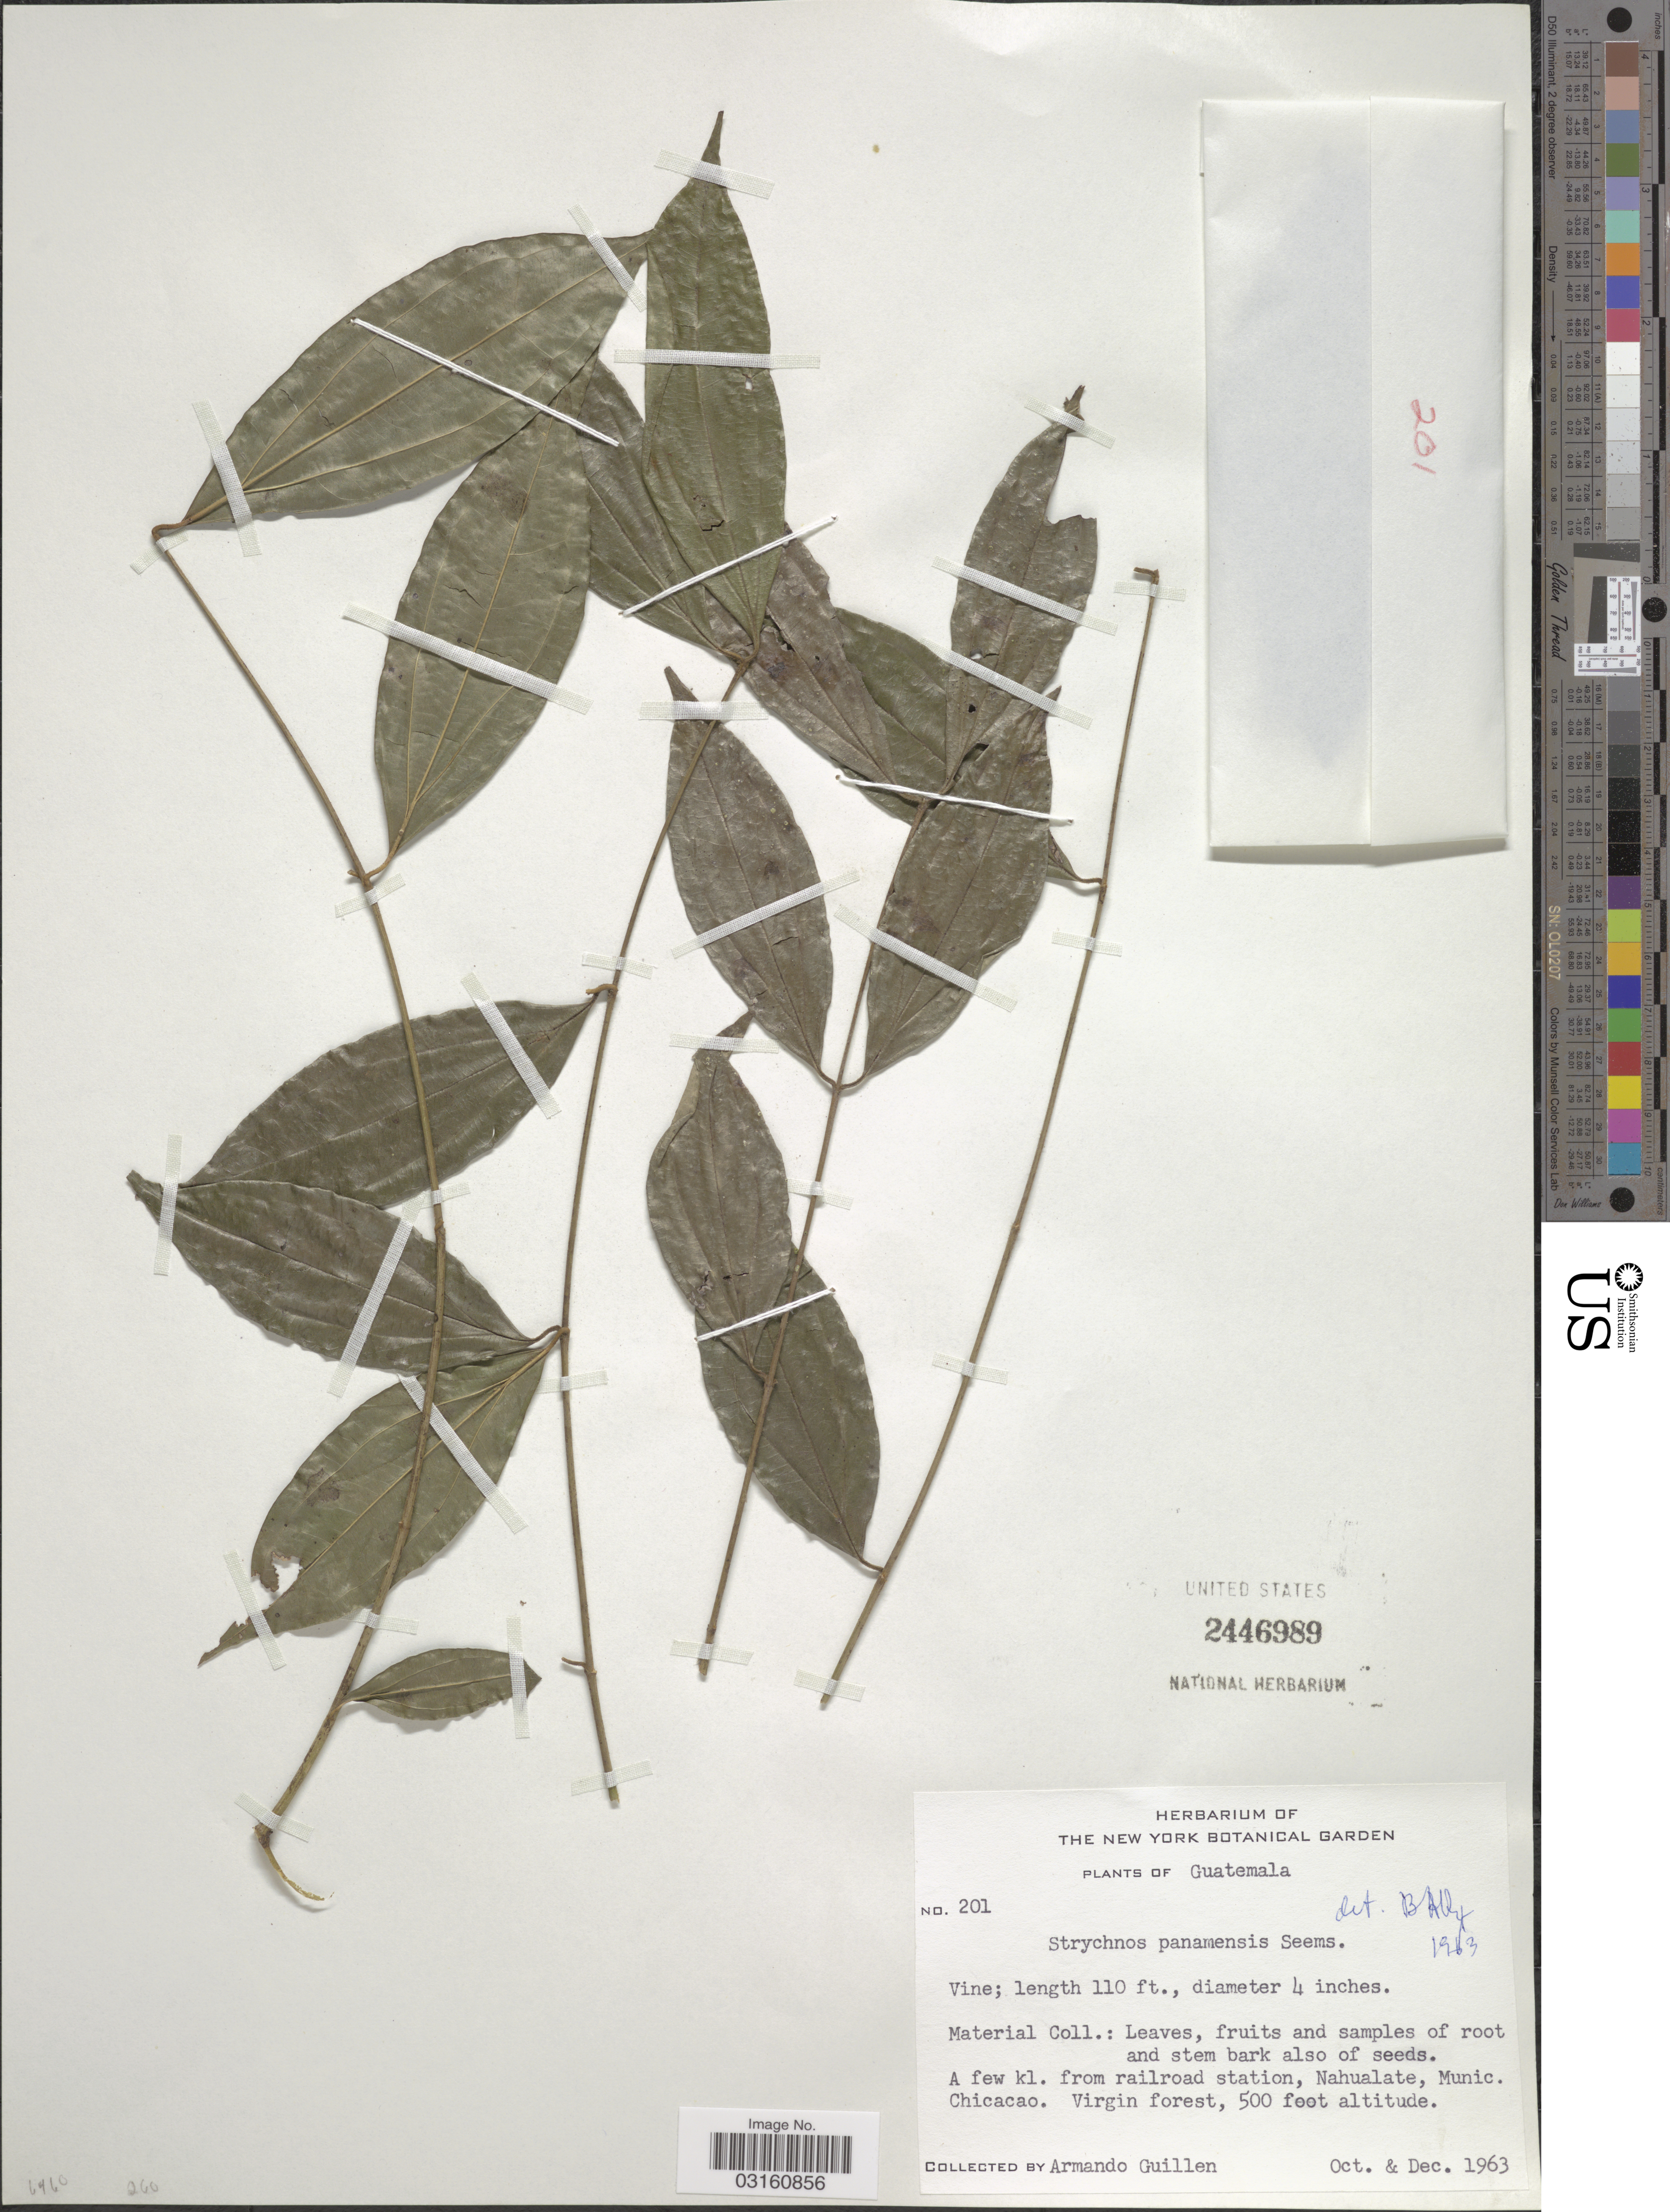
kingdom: Plantae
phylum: Tracheophyta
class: Magnoliopsida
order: Gentianales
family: Loganiaceae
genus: Strychnos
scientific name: Strychnos panamensis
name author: Seem.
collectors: A. Guillen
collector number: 201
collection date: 1963-10/1963-12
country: Guatemala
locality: A few kl. from railroad station, Nahualate, Munic. Chicacao.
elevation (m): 152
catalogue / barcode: US 2446989